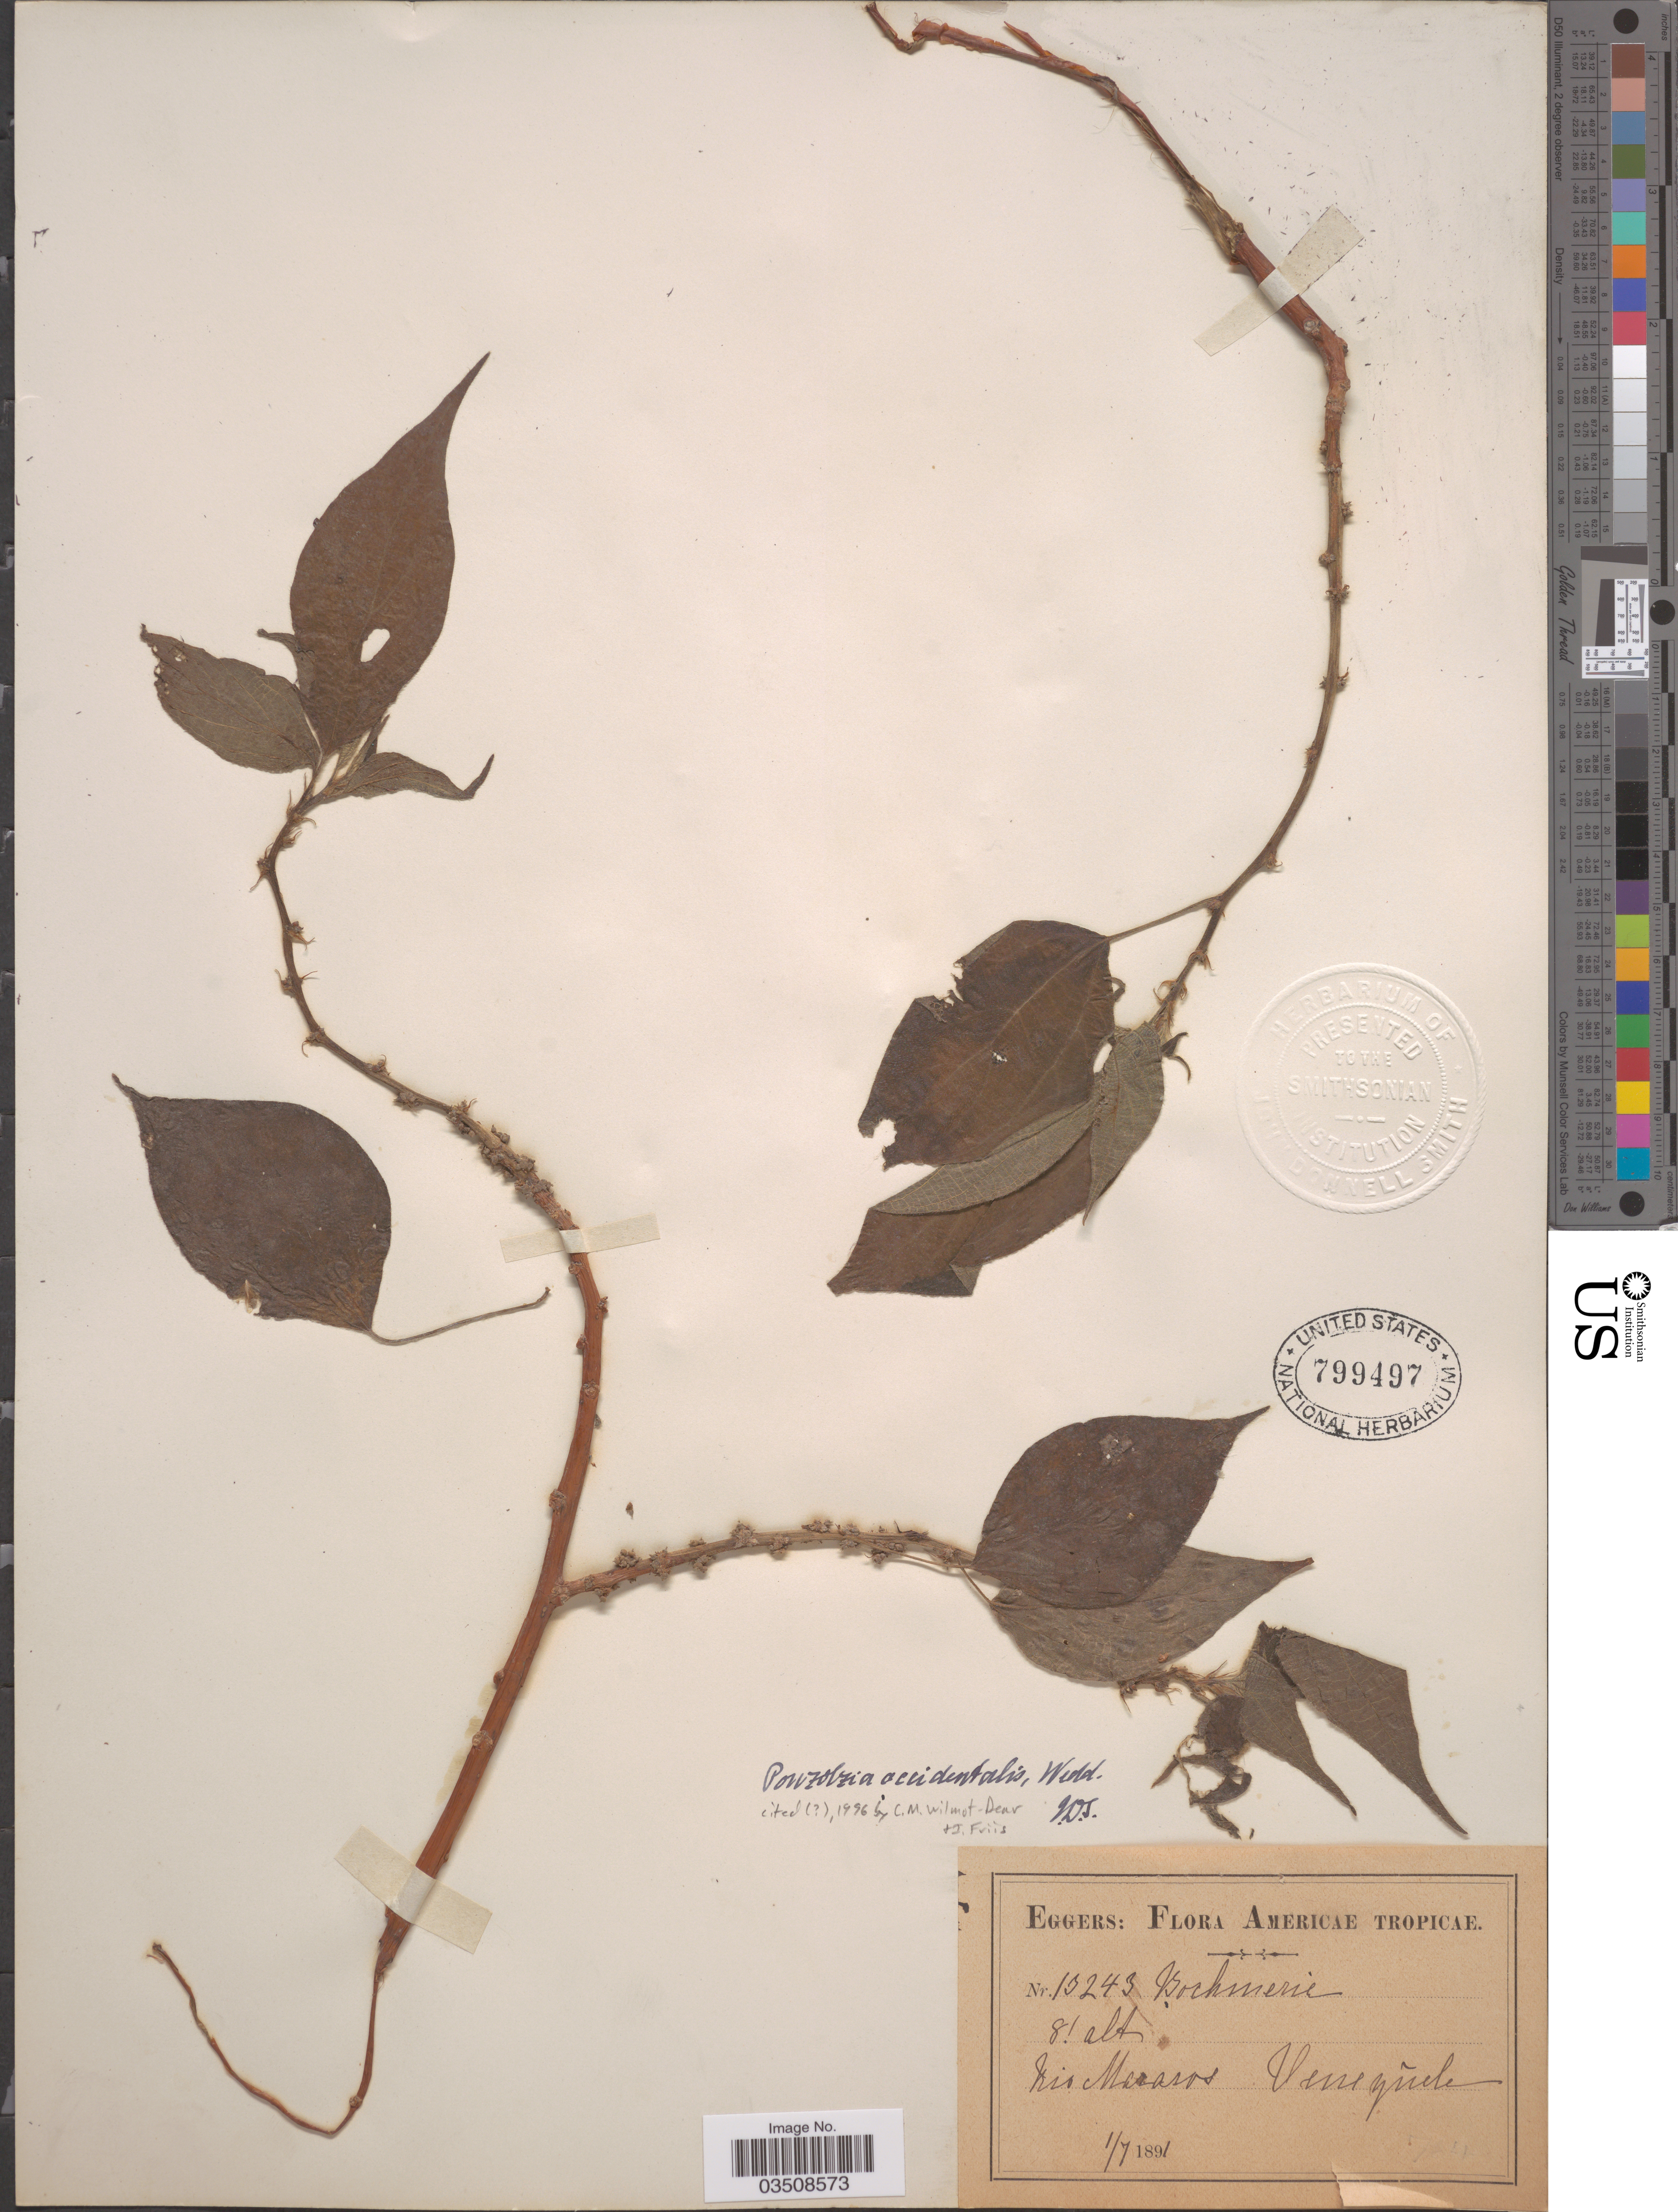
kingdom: Plantae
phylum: Tracheophyta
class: Magnoliopsida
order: Rosales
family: Urticaceae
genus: Pouzolzia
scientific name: Pouzolzia occidentalis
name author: (Liebm.) Wedd.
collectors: -. Eggers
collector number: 13243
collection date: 1891-07-01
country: Venezuela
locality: Americae Tropicae. Río Macarao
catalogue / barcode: US 799497